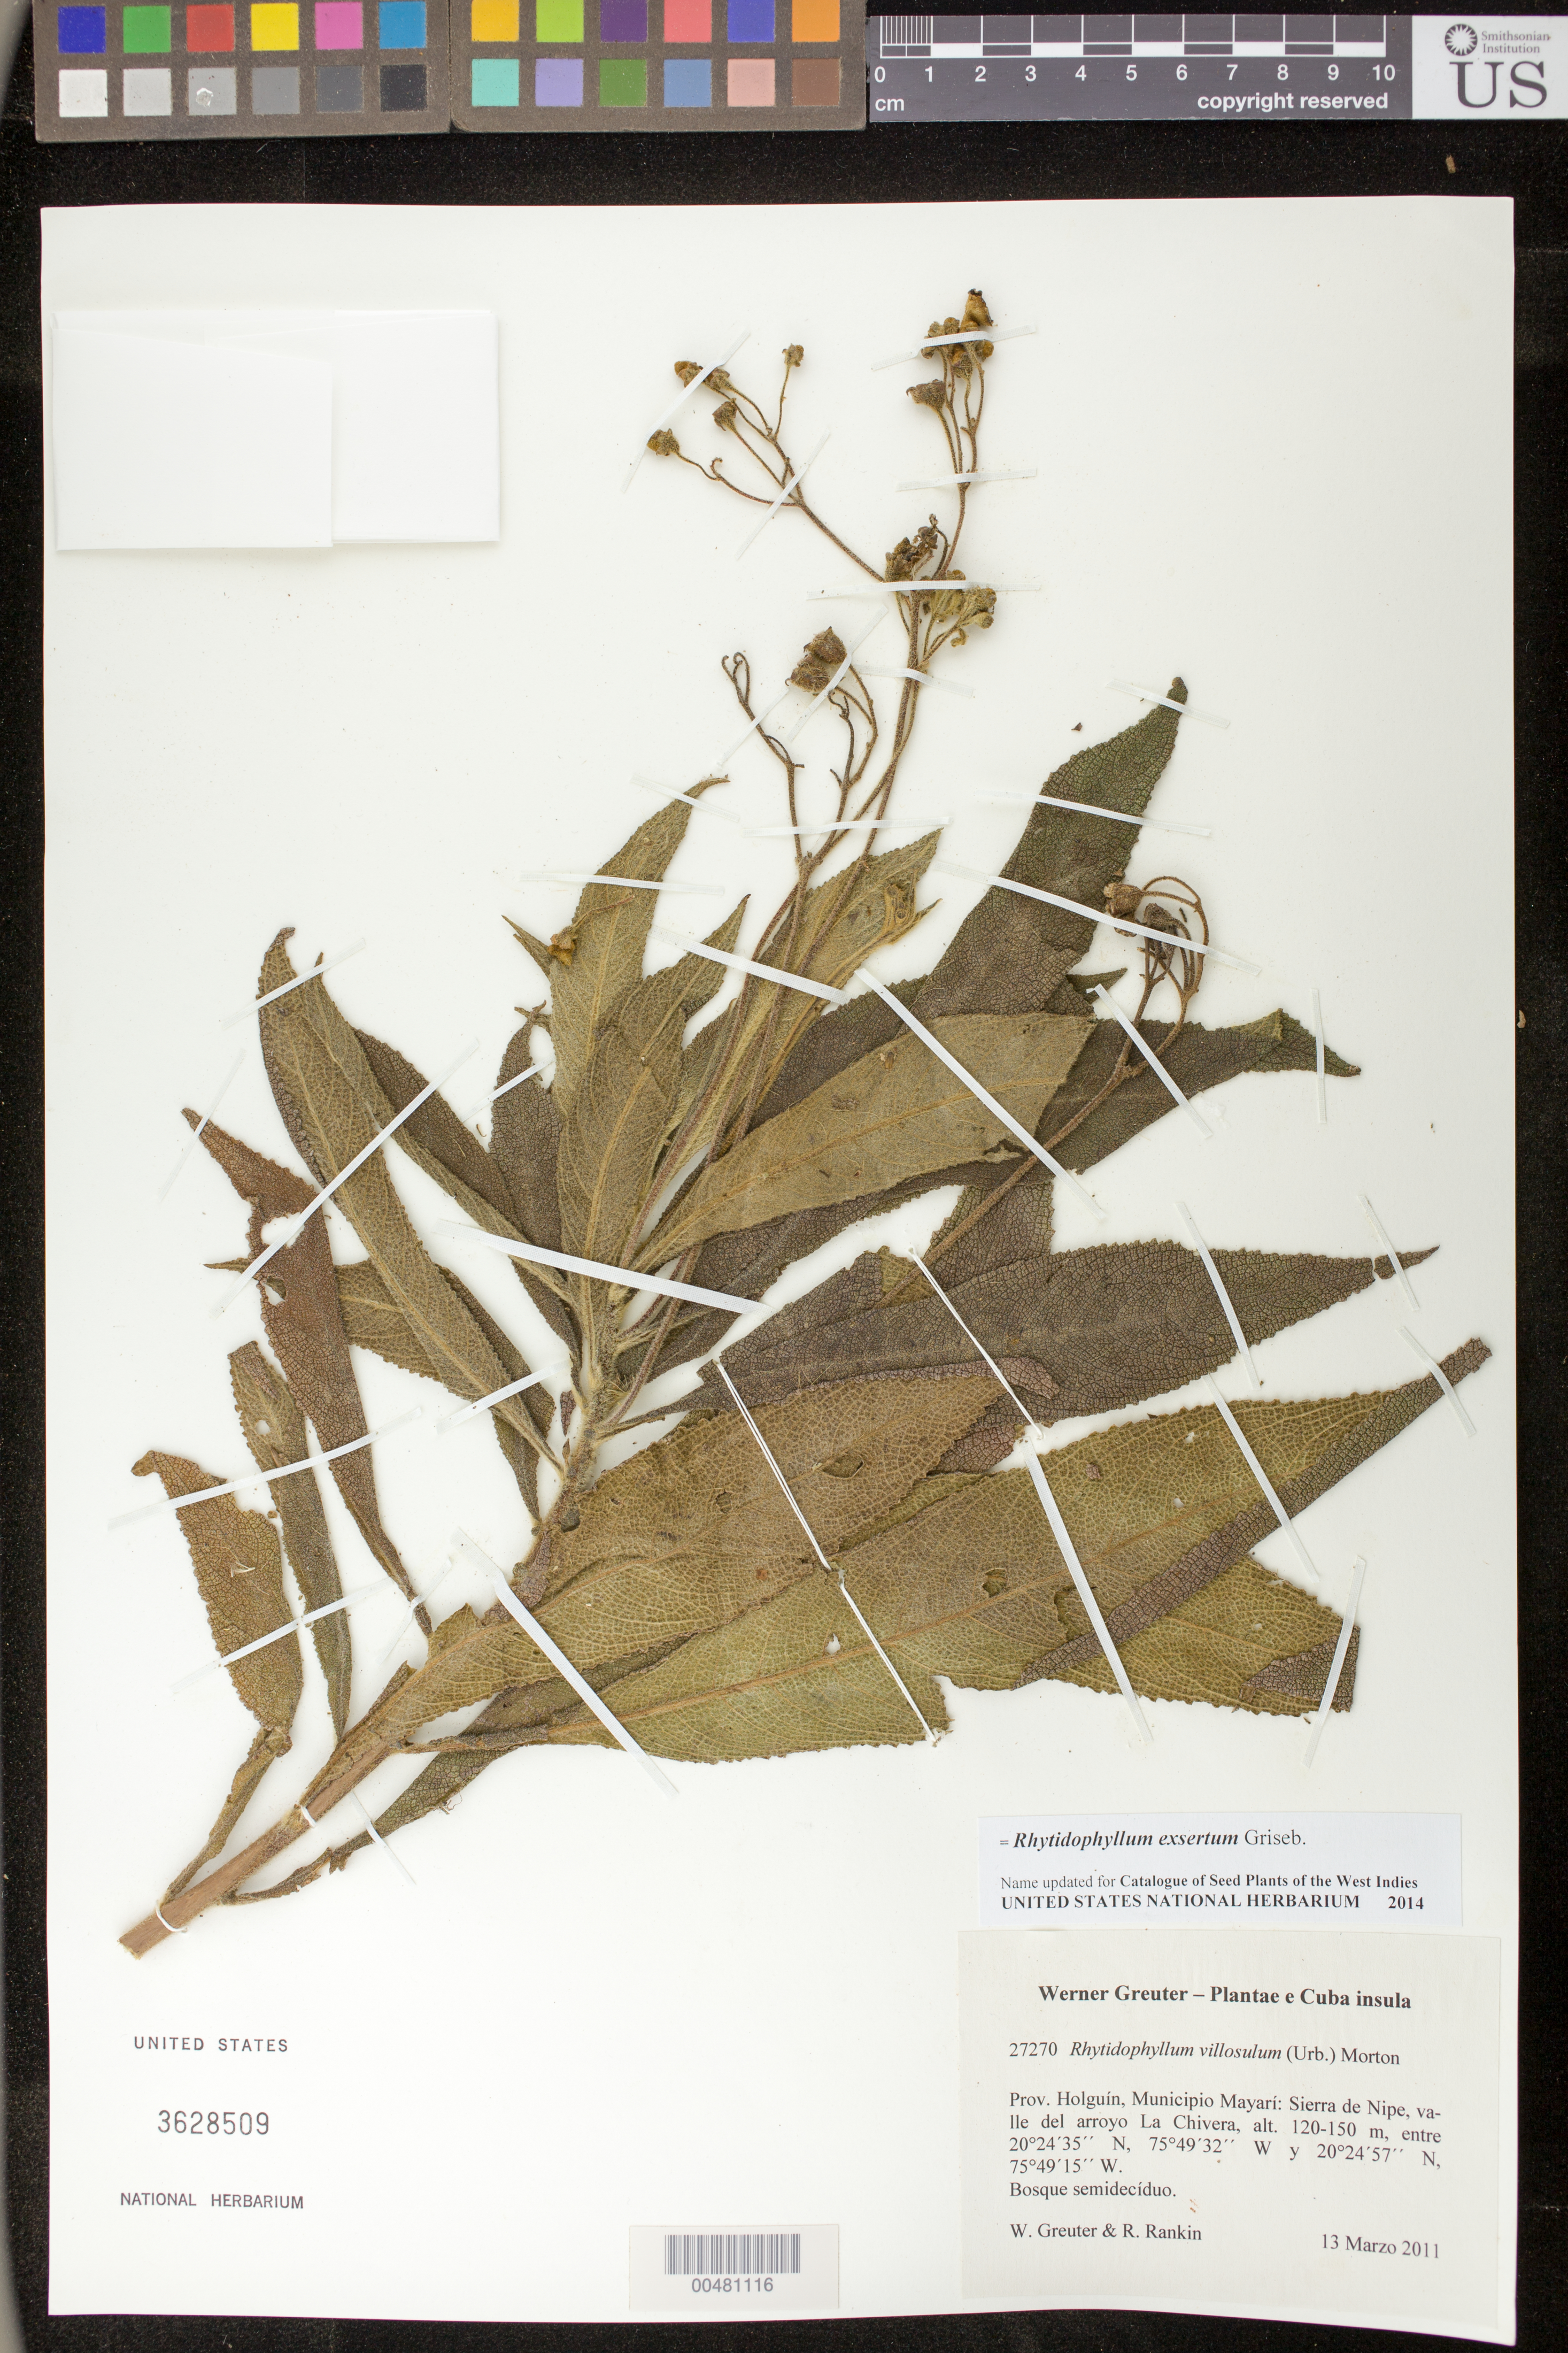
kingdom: Plantae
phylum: Tracheophyta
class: Magnoliopsida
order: Lamiales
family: Gesneriaceae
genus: Rhytidophyllum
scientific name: Rhytidophyllum exsertum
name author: Griseb.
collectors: W. R. Greuter & R. Rankin Rodriguez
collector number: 27270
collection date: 2011-03-13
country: Cuba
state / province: Holguin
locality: Mun. Mayarí, Sierra de Nipe, valle del arroyo La Chivera.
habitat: Bosque semidecíduo.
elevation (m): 120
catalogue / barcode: US 3628509